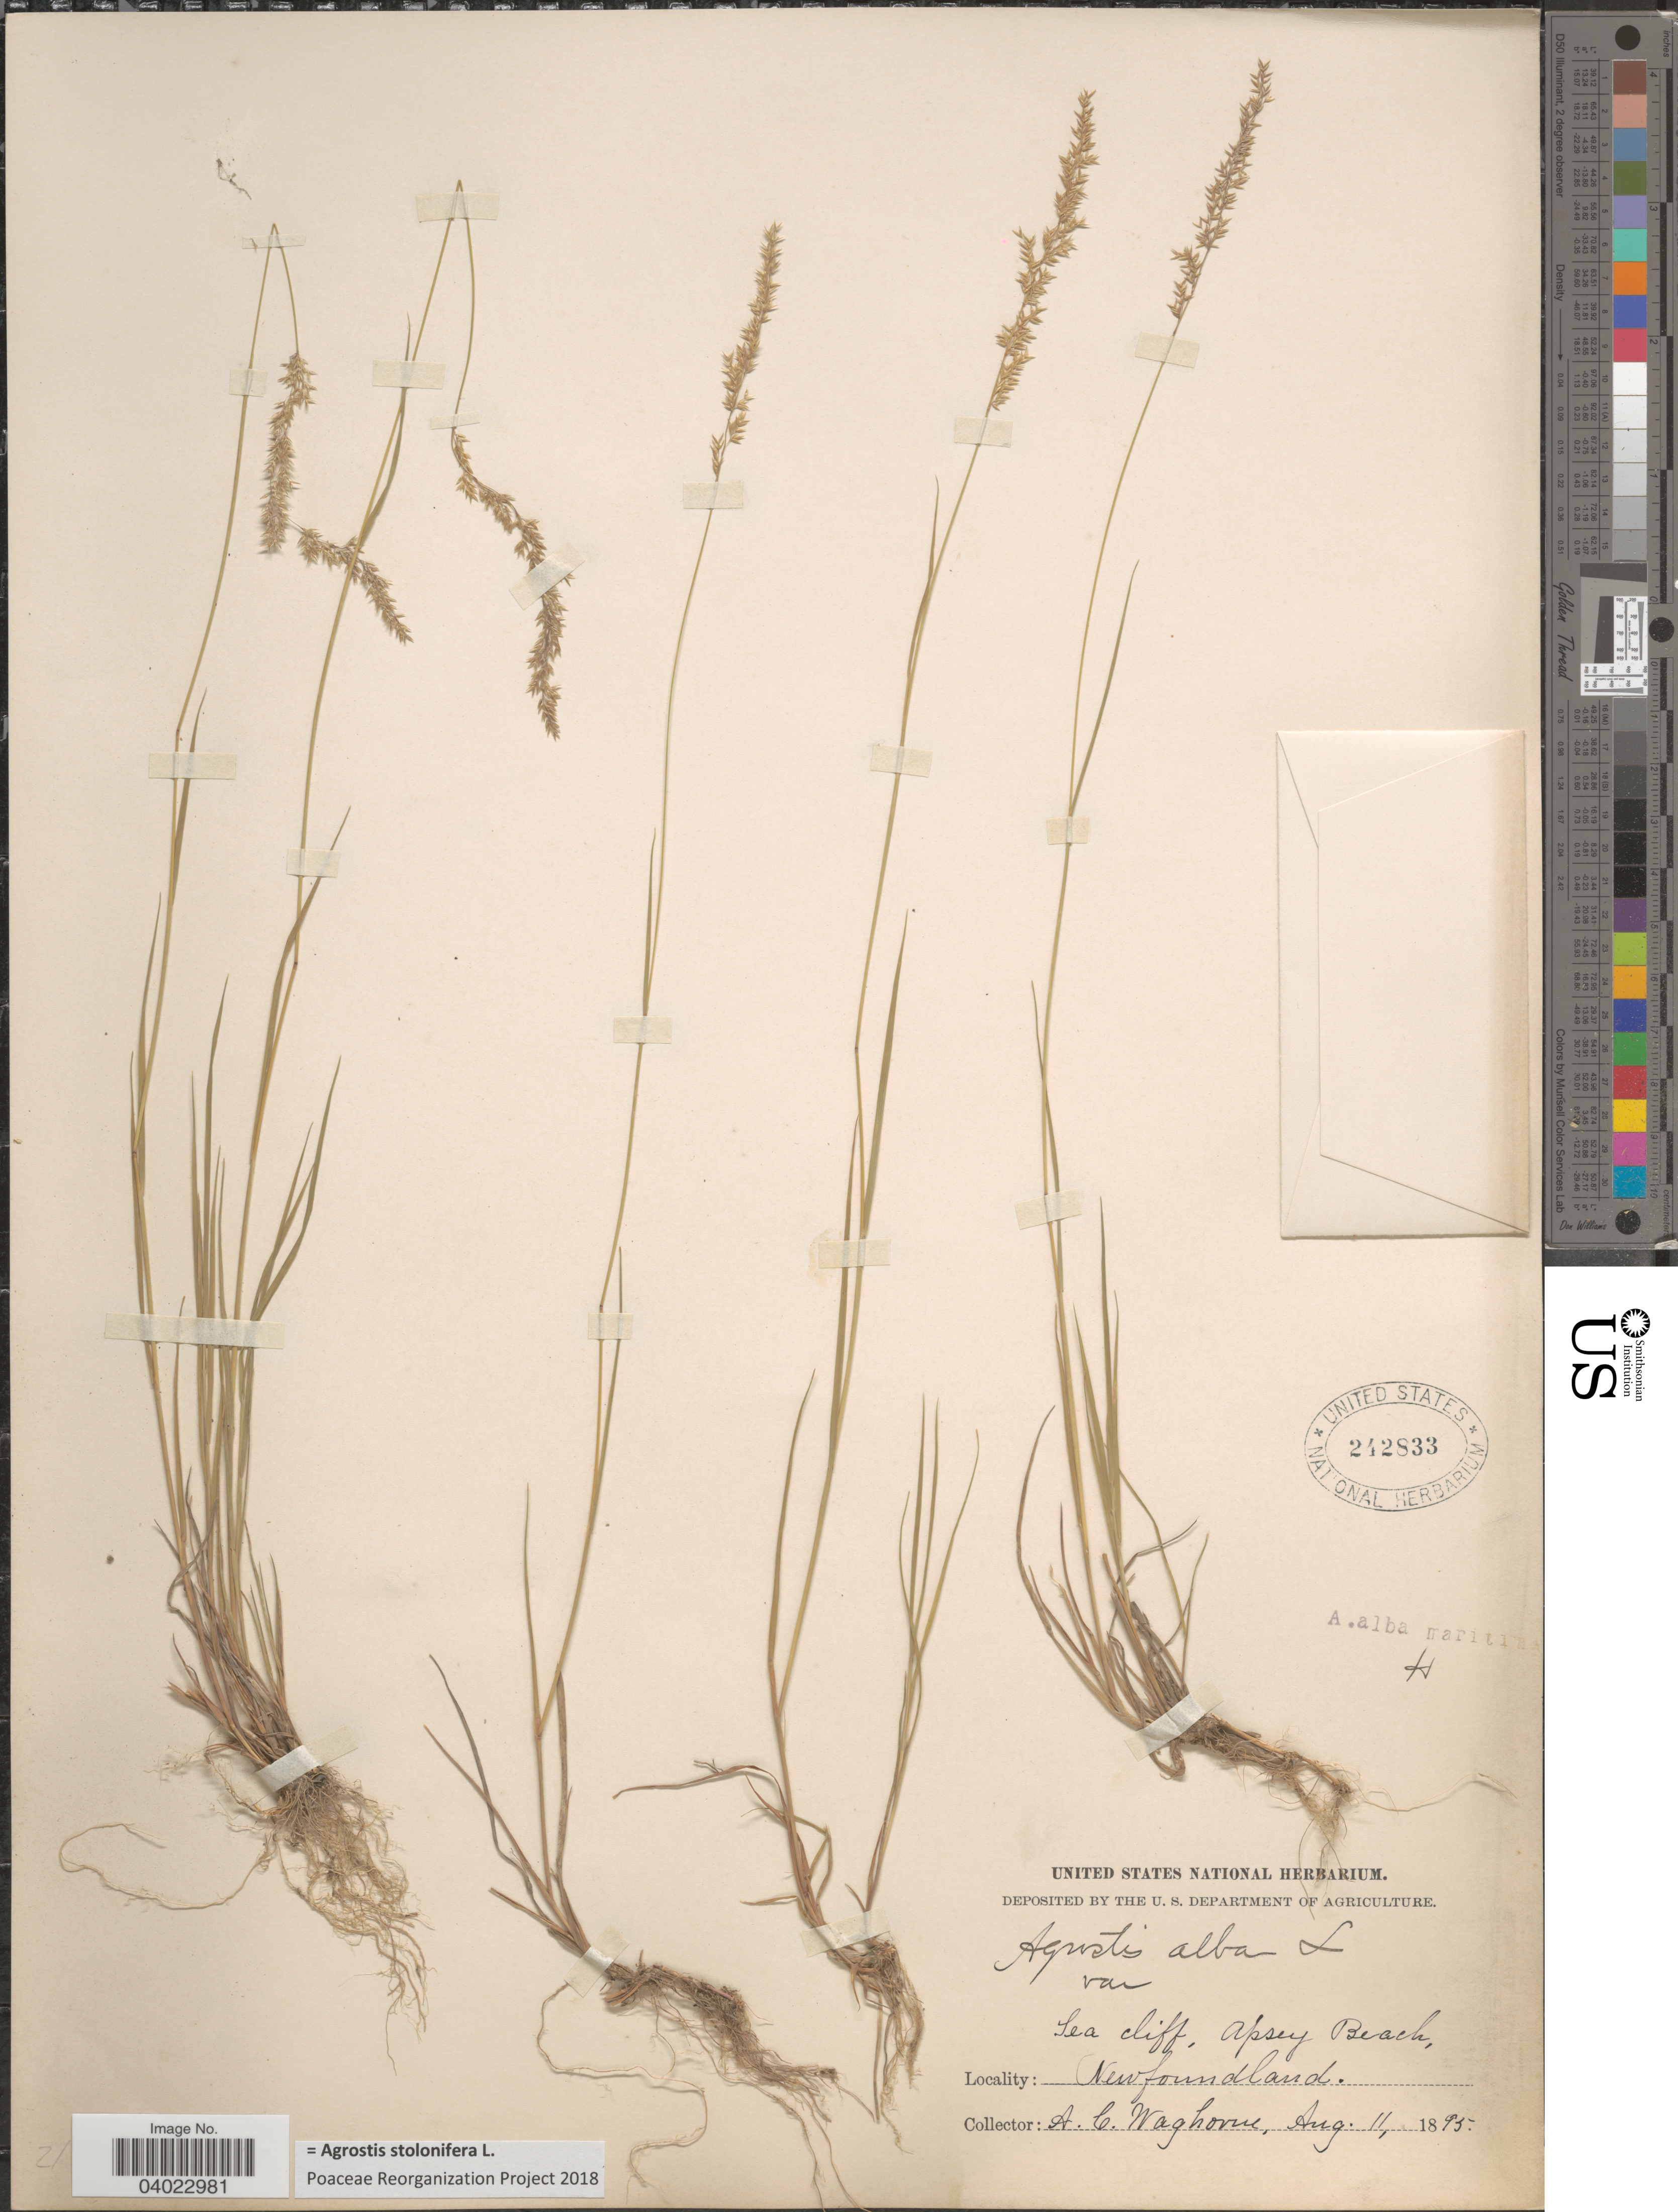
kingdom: Plantae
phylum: Tracheophyta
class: Liliopsida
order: Poales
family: Poaceae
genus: Agrostis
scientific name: Agrostis stolonifera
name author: L.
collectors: A. Waghorne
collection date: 1895-08-11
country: Canada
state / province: Newfoundland and Labrador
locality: Sea cliff, Apsey Beach.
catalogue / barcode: US 242833